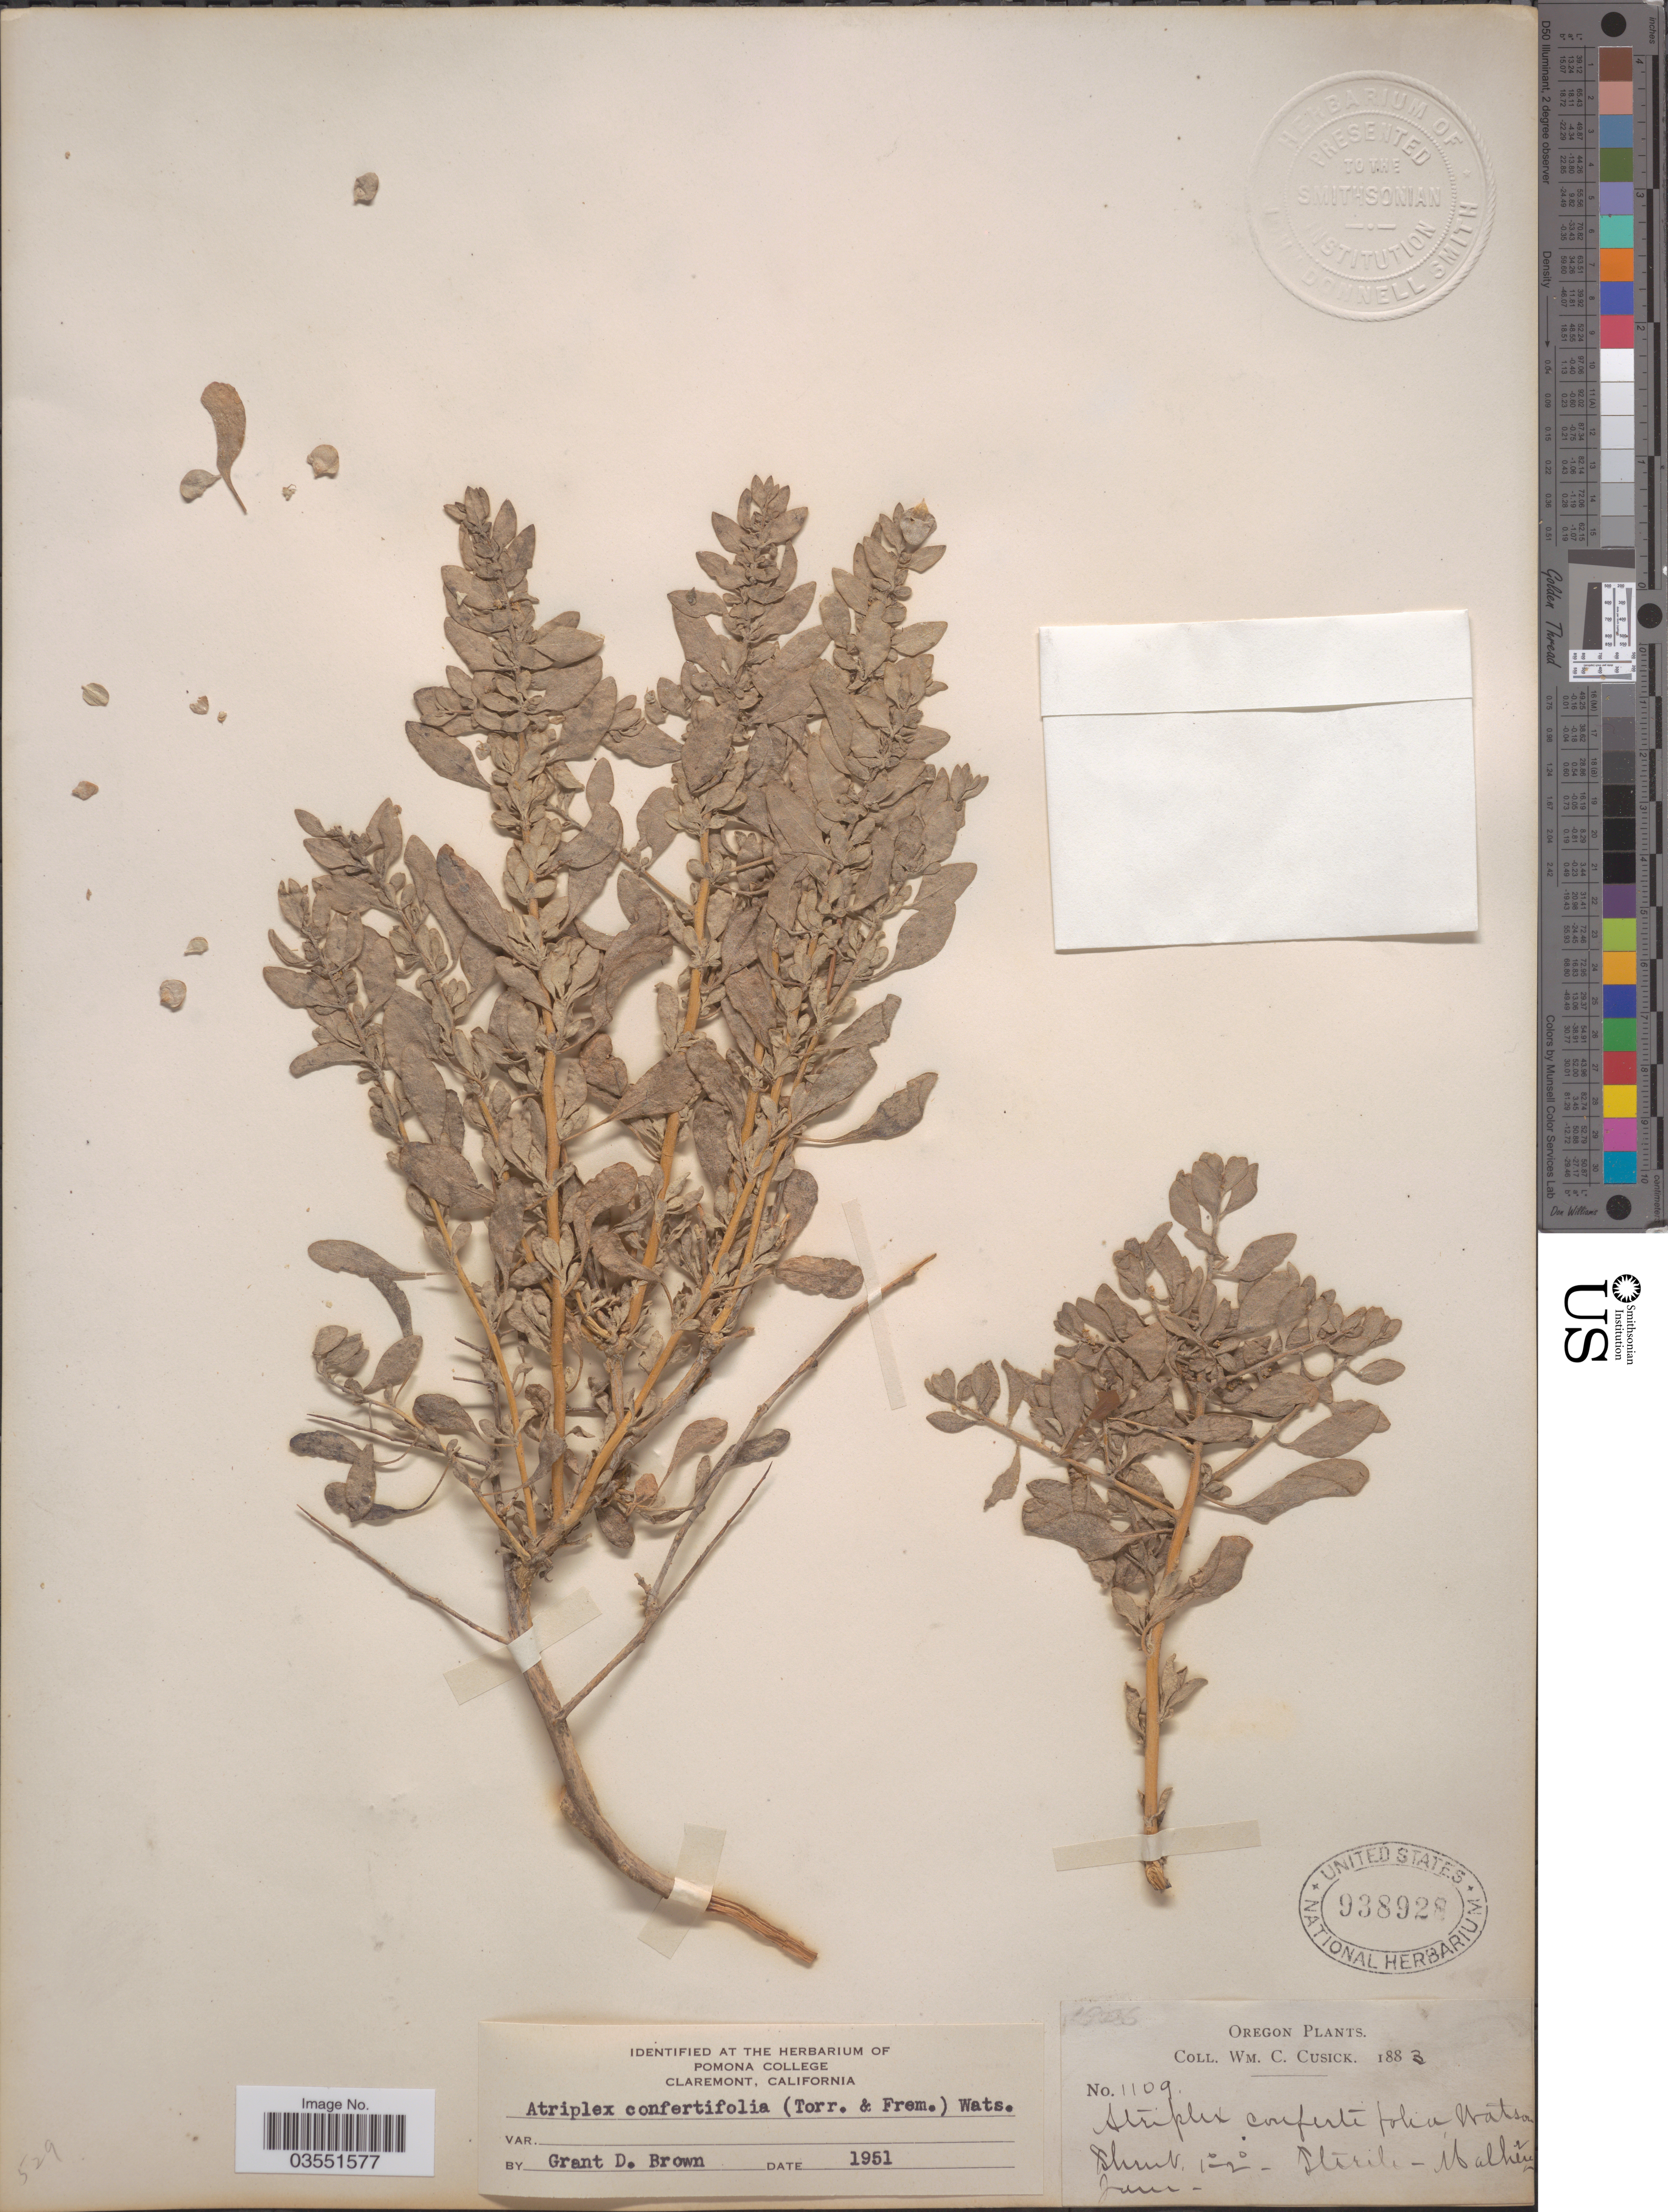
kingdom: Plantae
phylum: Tracheophyta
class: Magnoliopsida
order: Caryophyllales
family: Amaranthaceae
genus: Atriplex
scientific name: Atriplex confertifolia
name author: (Torr. & Frém.) S. Watson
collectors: W. C. Cusick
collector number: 1109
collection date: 1883-06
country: United States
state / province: Oregon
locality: Sterile - Malheur.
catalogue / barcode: US 938928